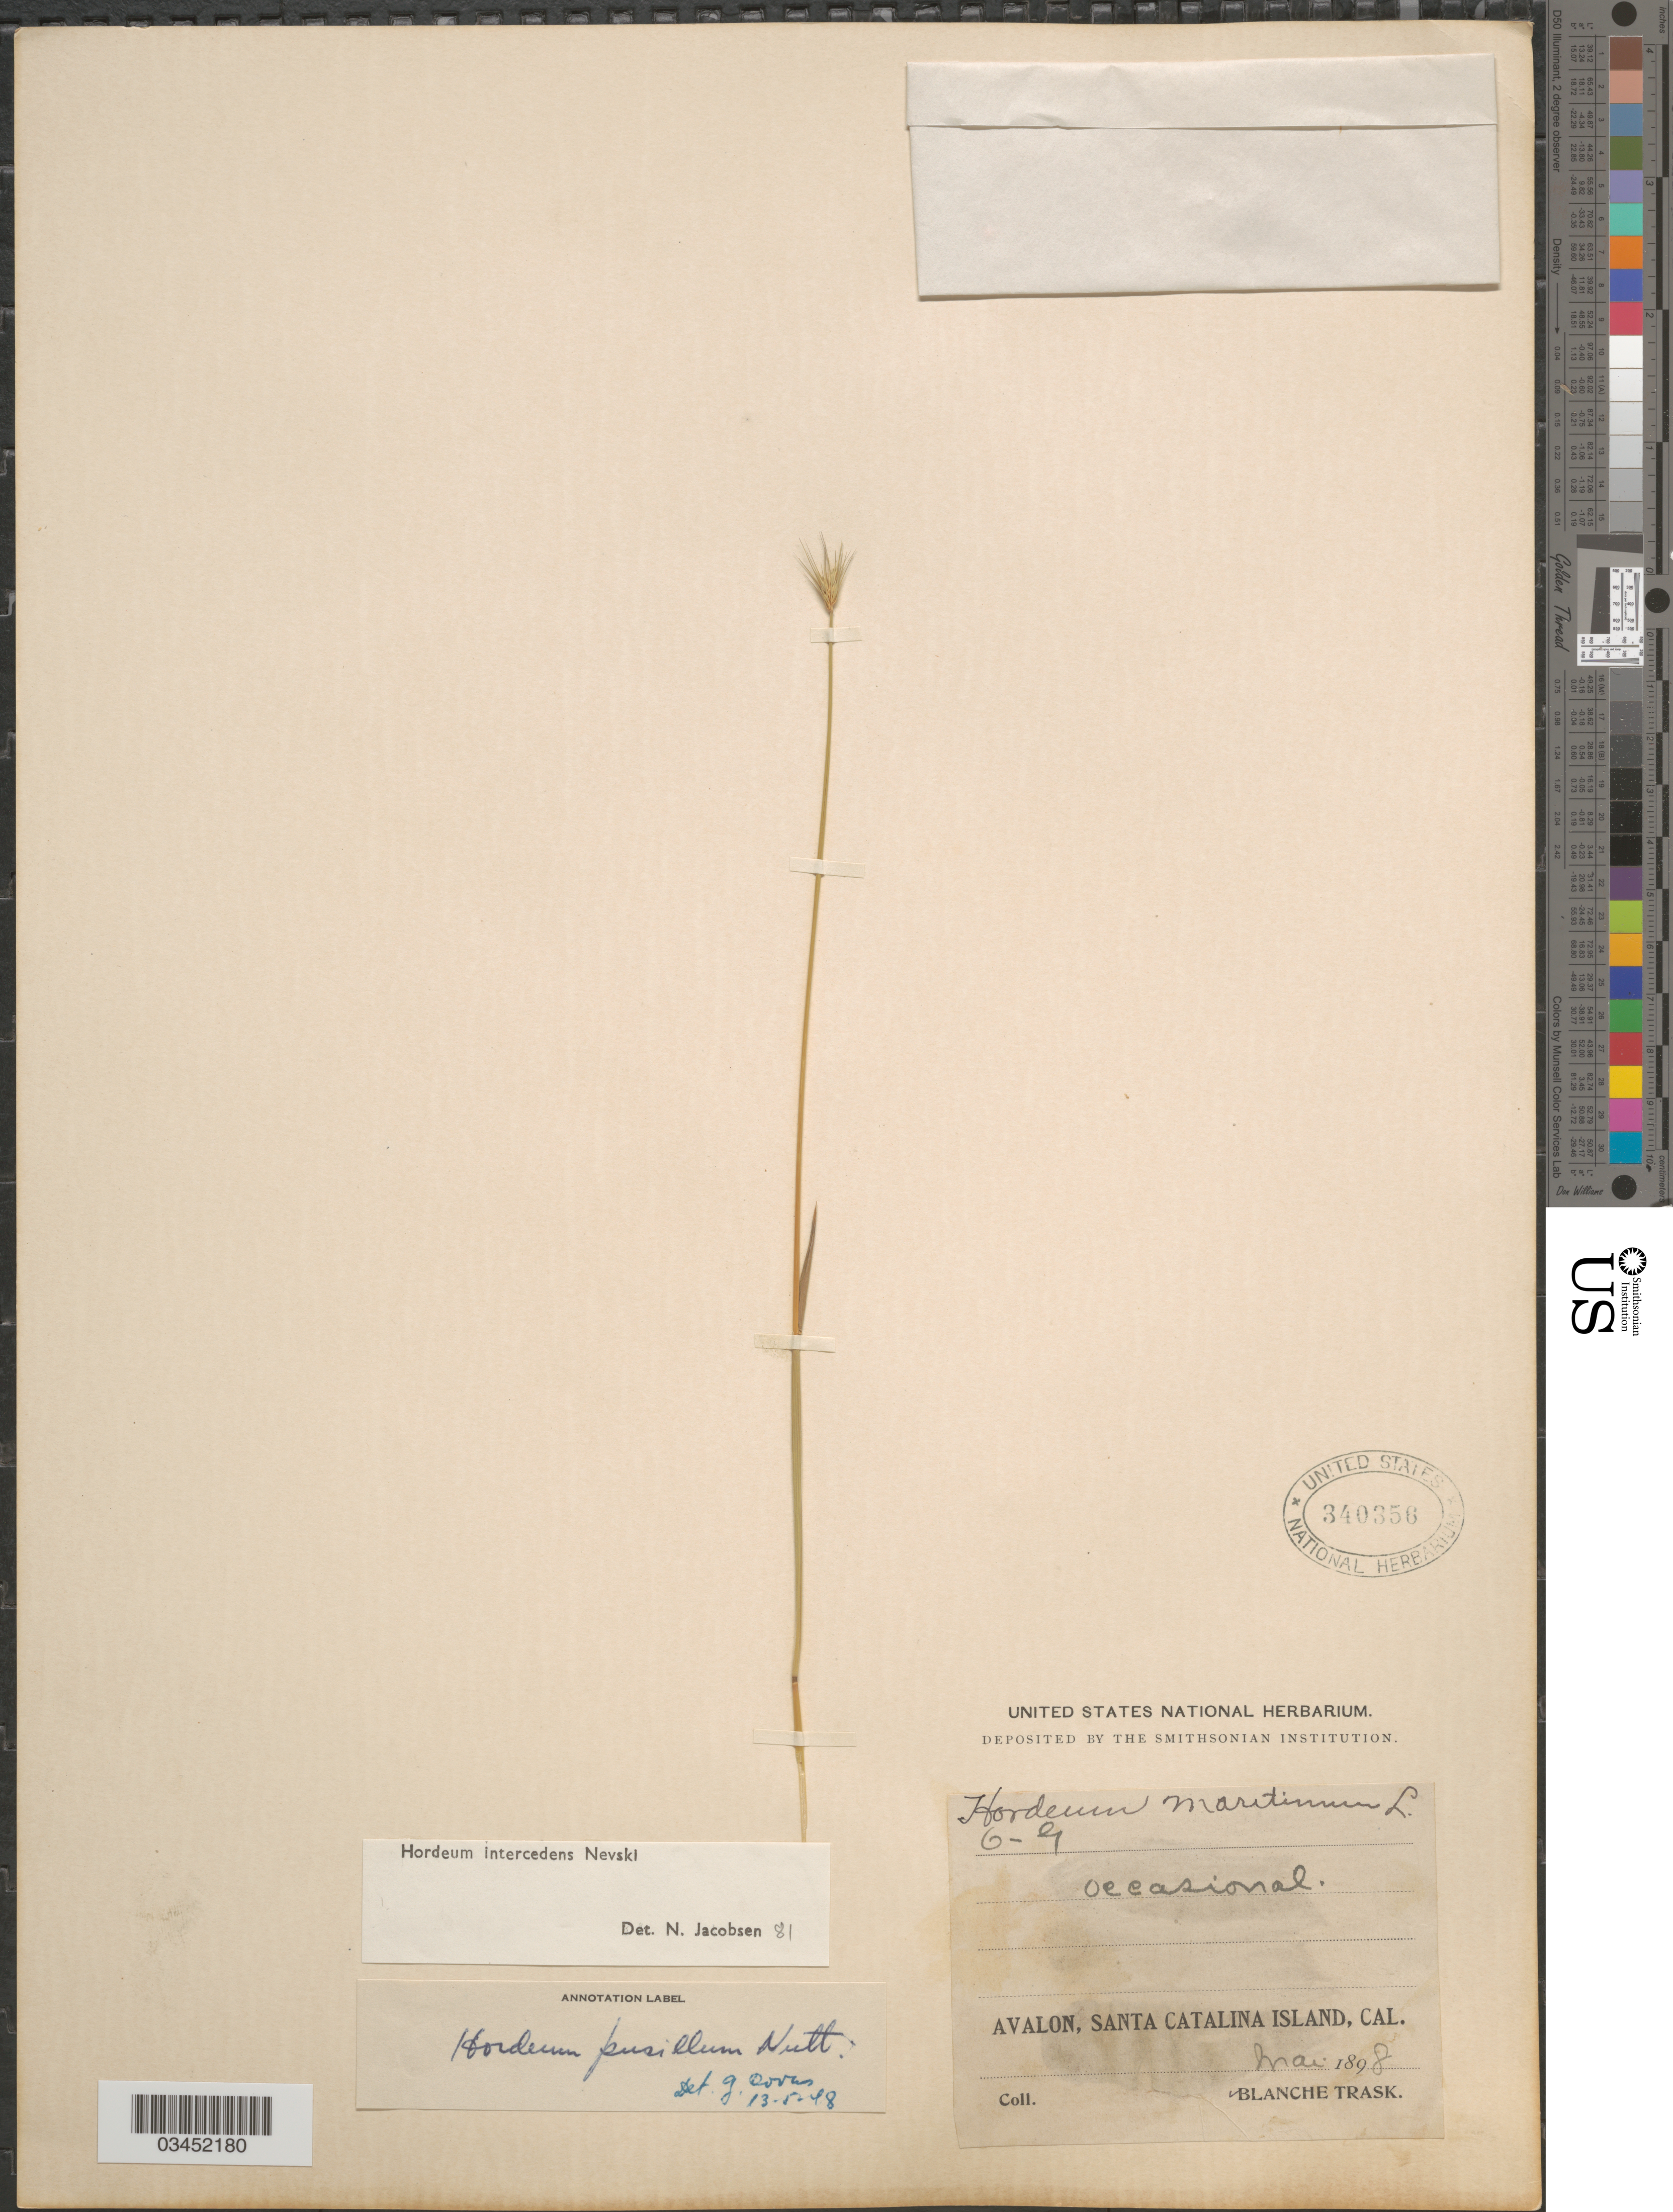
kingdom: Plantae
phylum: Tracheophyta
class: Liliopsida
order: Poales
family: Poaceae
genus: Hordeum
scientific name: Hordeum intercedens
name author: Nevski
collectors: B. Trask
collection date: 1898-05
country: United States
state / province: California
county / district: Los Angeles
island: Santa Catalina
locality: Avalon, Santa Catalina Island.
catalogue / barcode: US 340356